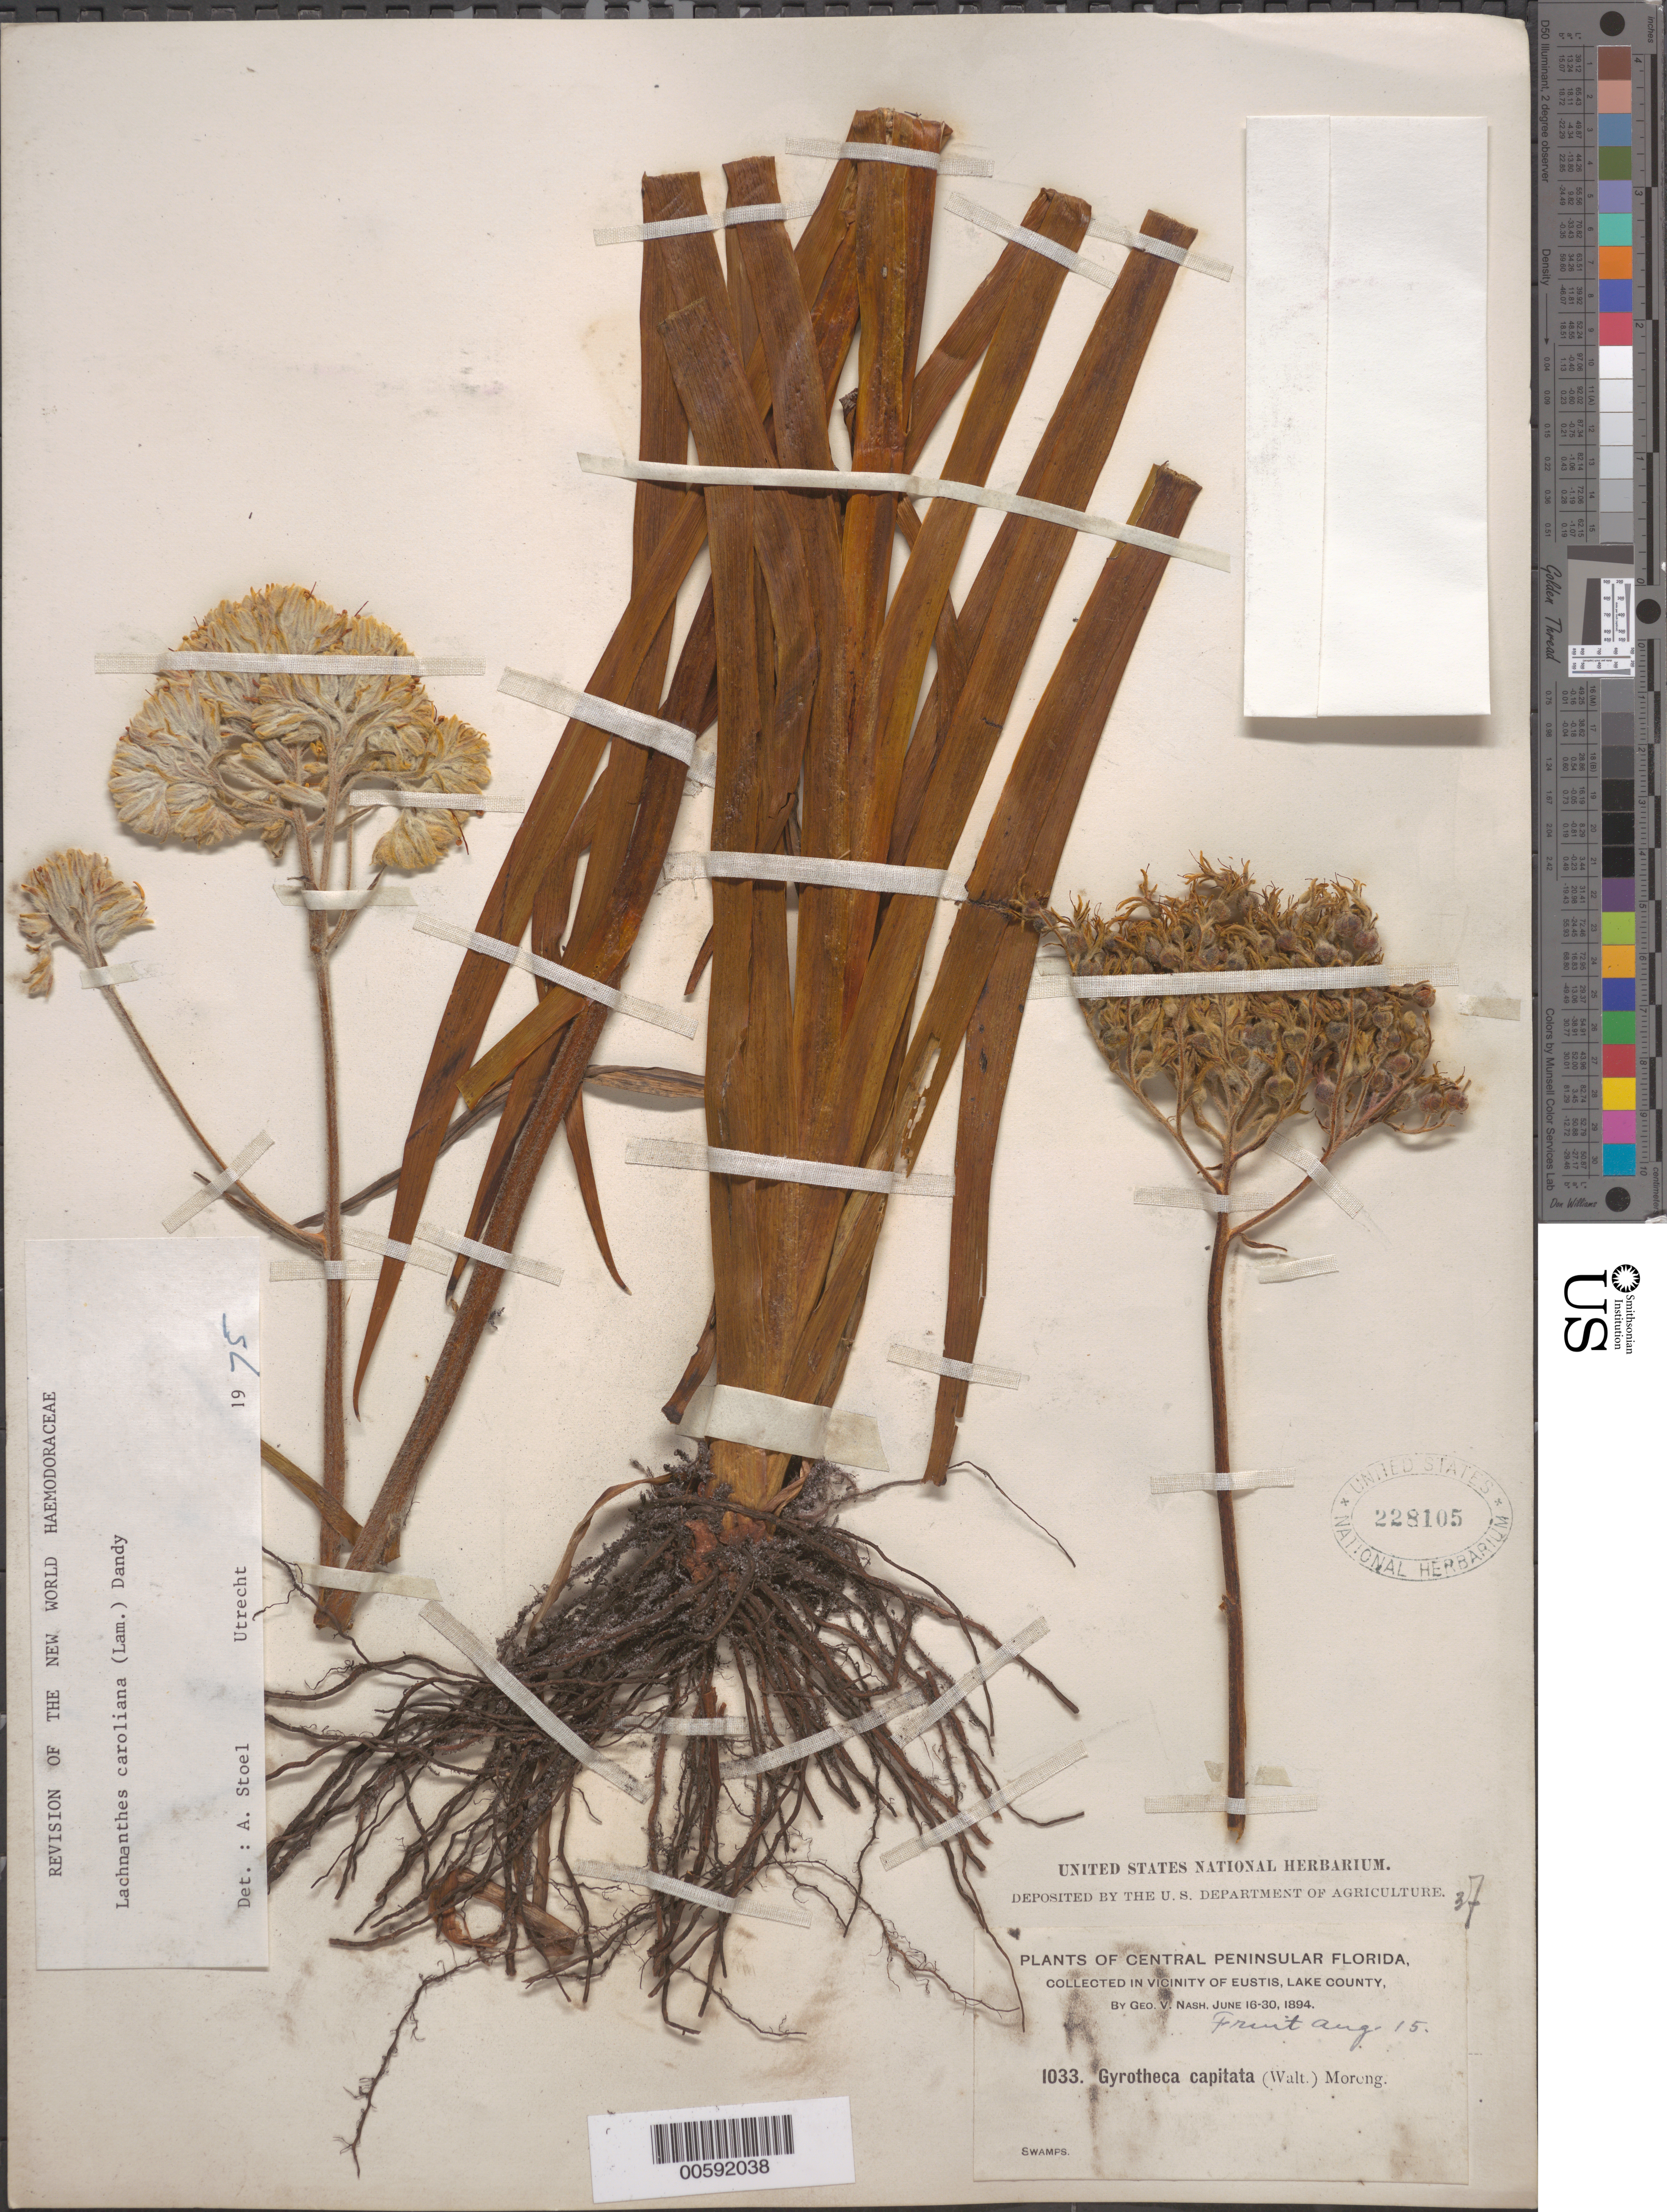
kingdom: Plantae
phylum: Tracheophyta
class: Liliopsida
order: Commelinales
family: Haemodoraceae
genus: Lachnanthes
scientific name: Lachnanthes caroliniana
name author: (Lam.) Dandy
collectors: G. V. Nash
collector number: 1033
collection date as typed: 16 Jun 1894 to 30 Jun 1894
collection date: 1894-06-16/1894-06-30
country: United States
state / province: Florida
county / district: Lake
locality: Eustis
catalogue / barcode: US 228105